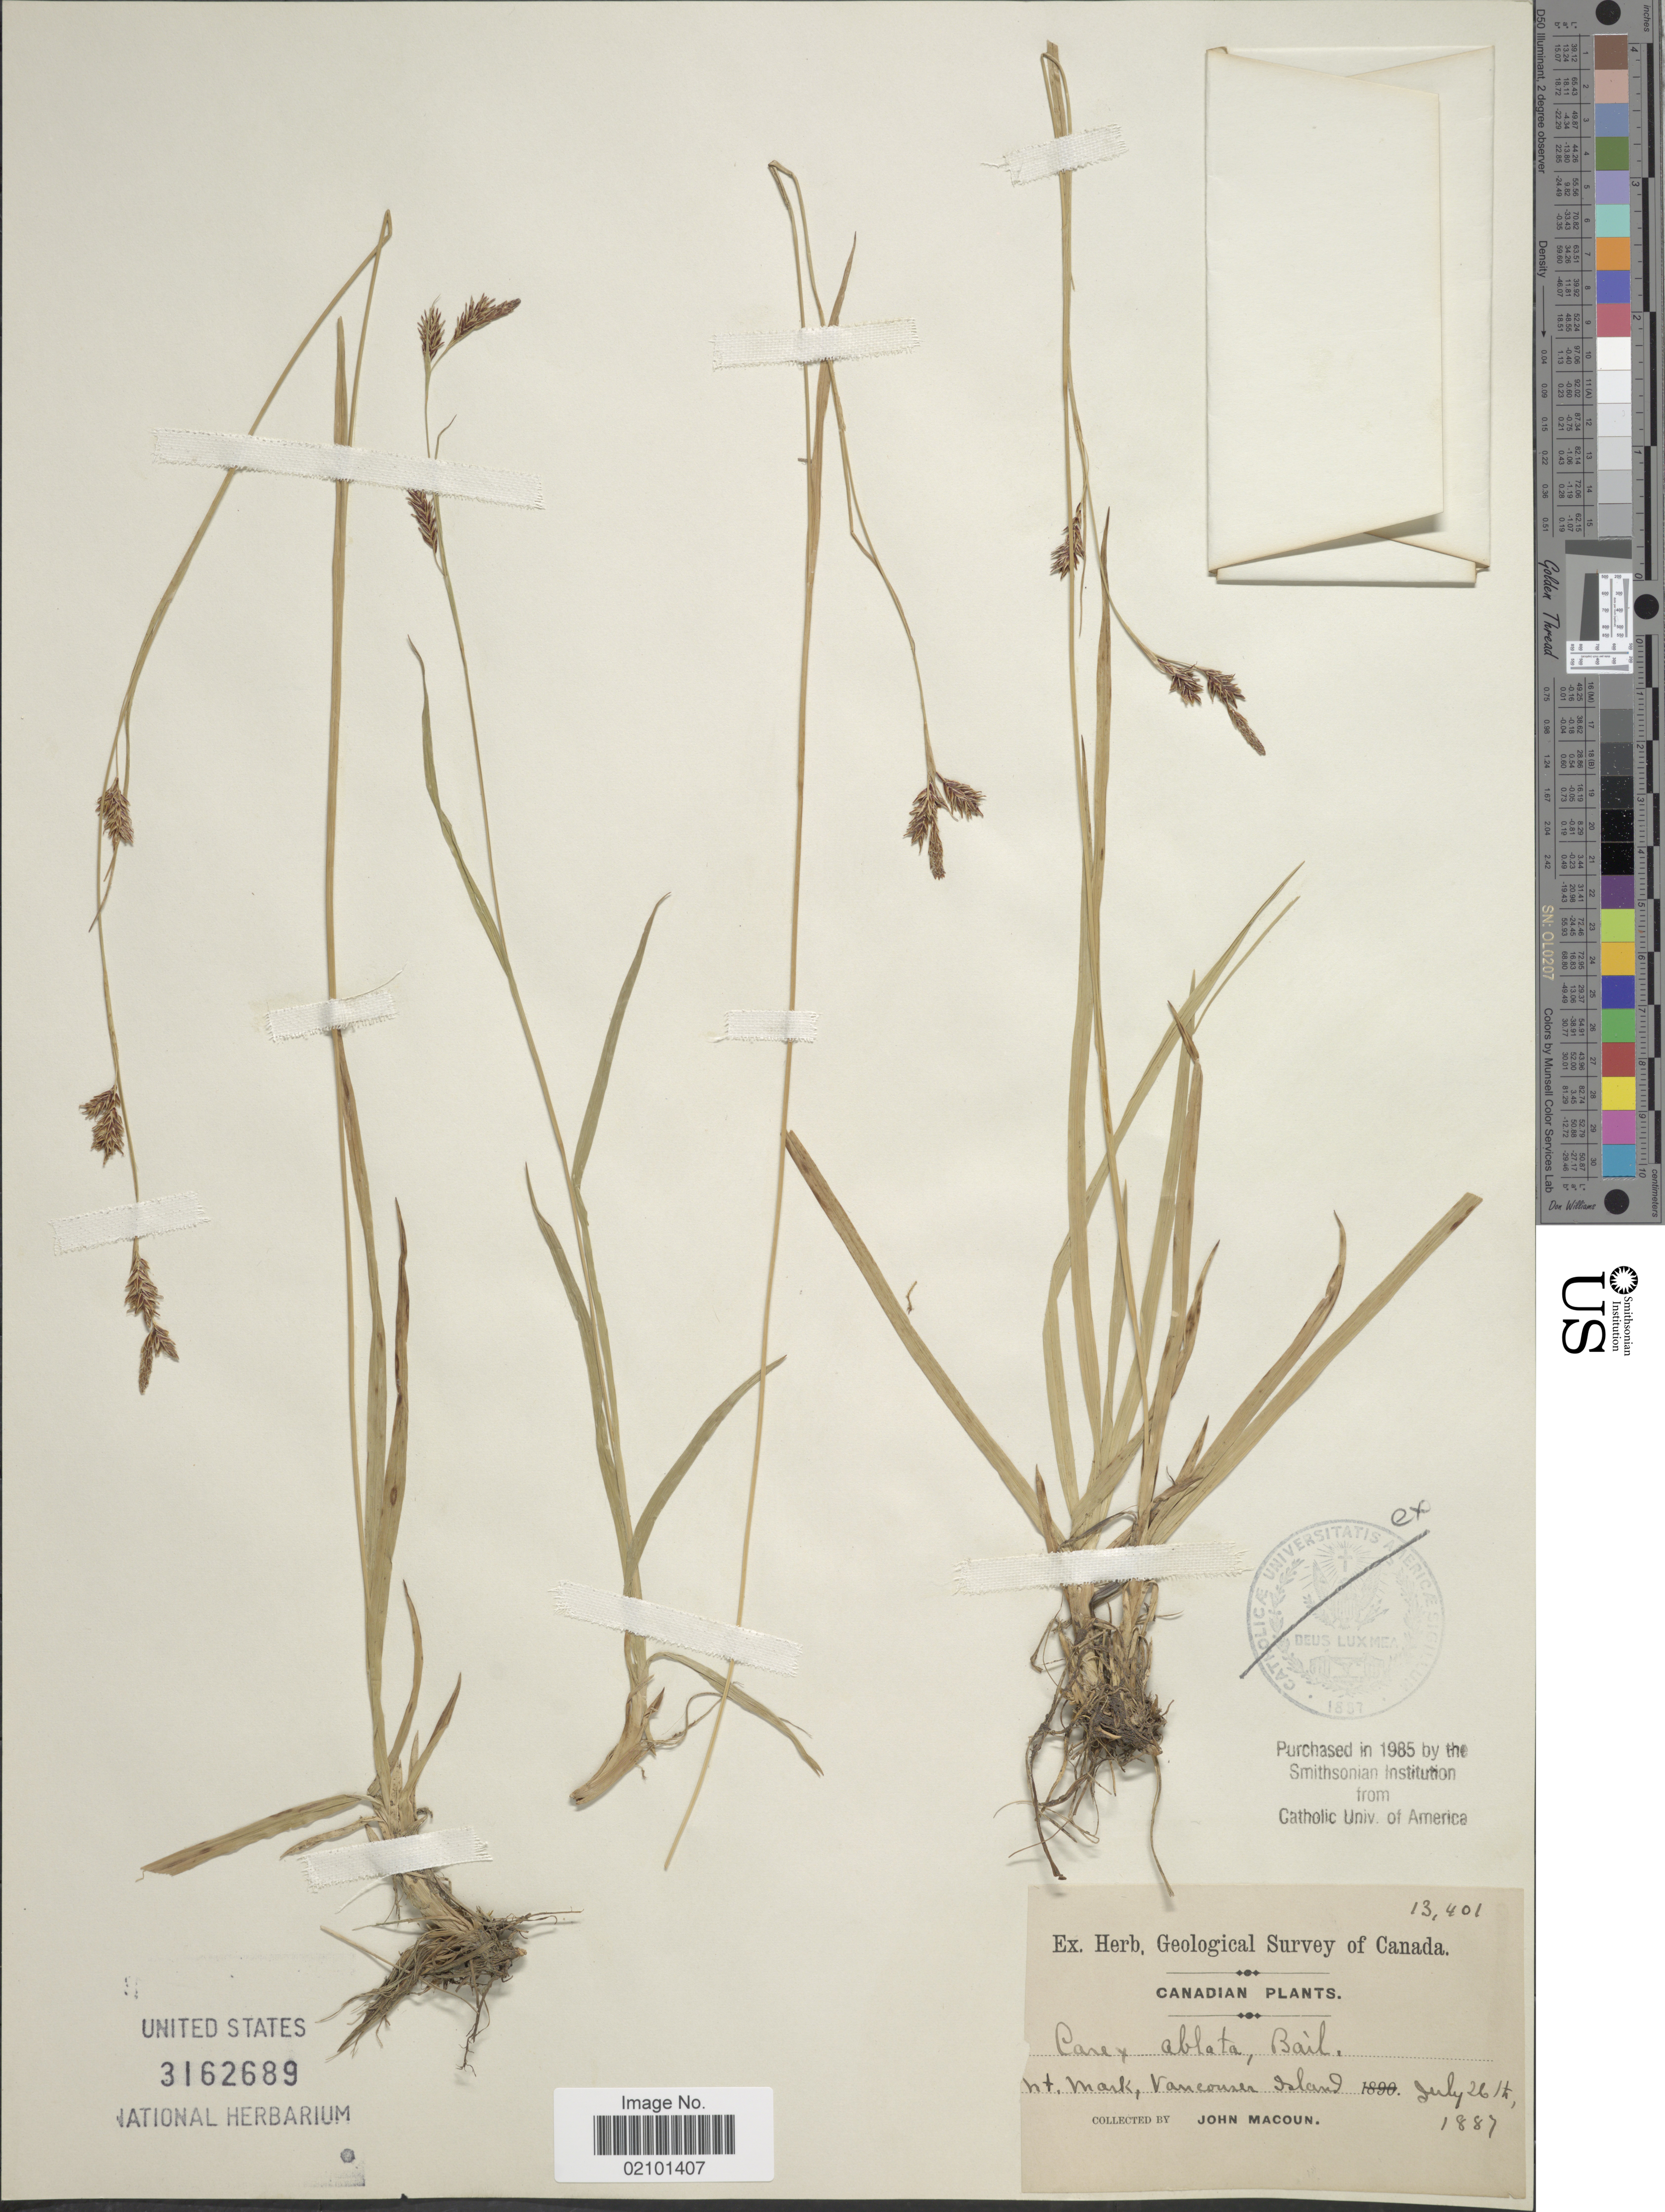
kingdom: Plantae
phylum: Tracheophyta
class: Liliopsida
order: Poales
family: Cyperaceae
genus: Carex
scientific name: Carex ablata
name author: L.H. Bailey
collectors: J. Macoun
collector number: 13401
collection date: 1887-07-26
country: Canada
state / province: British Columbia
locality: Mt. Mark, Vancouver Island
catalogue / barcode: US 3162689